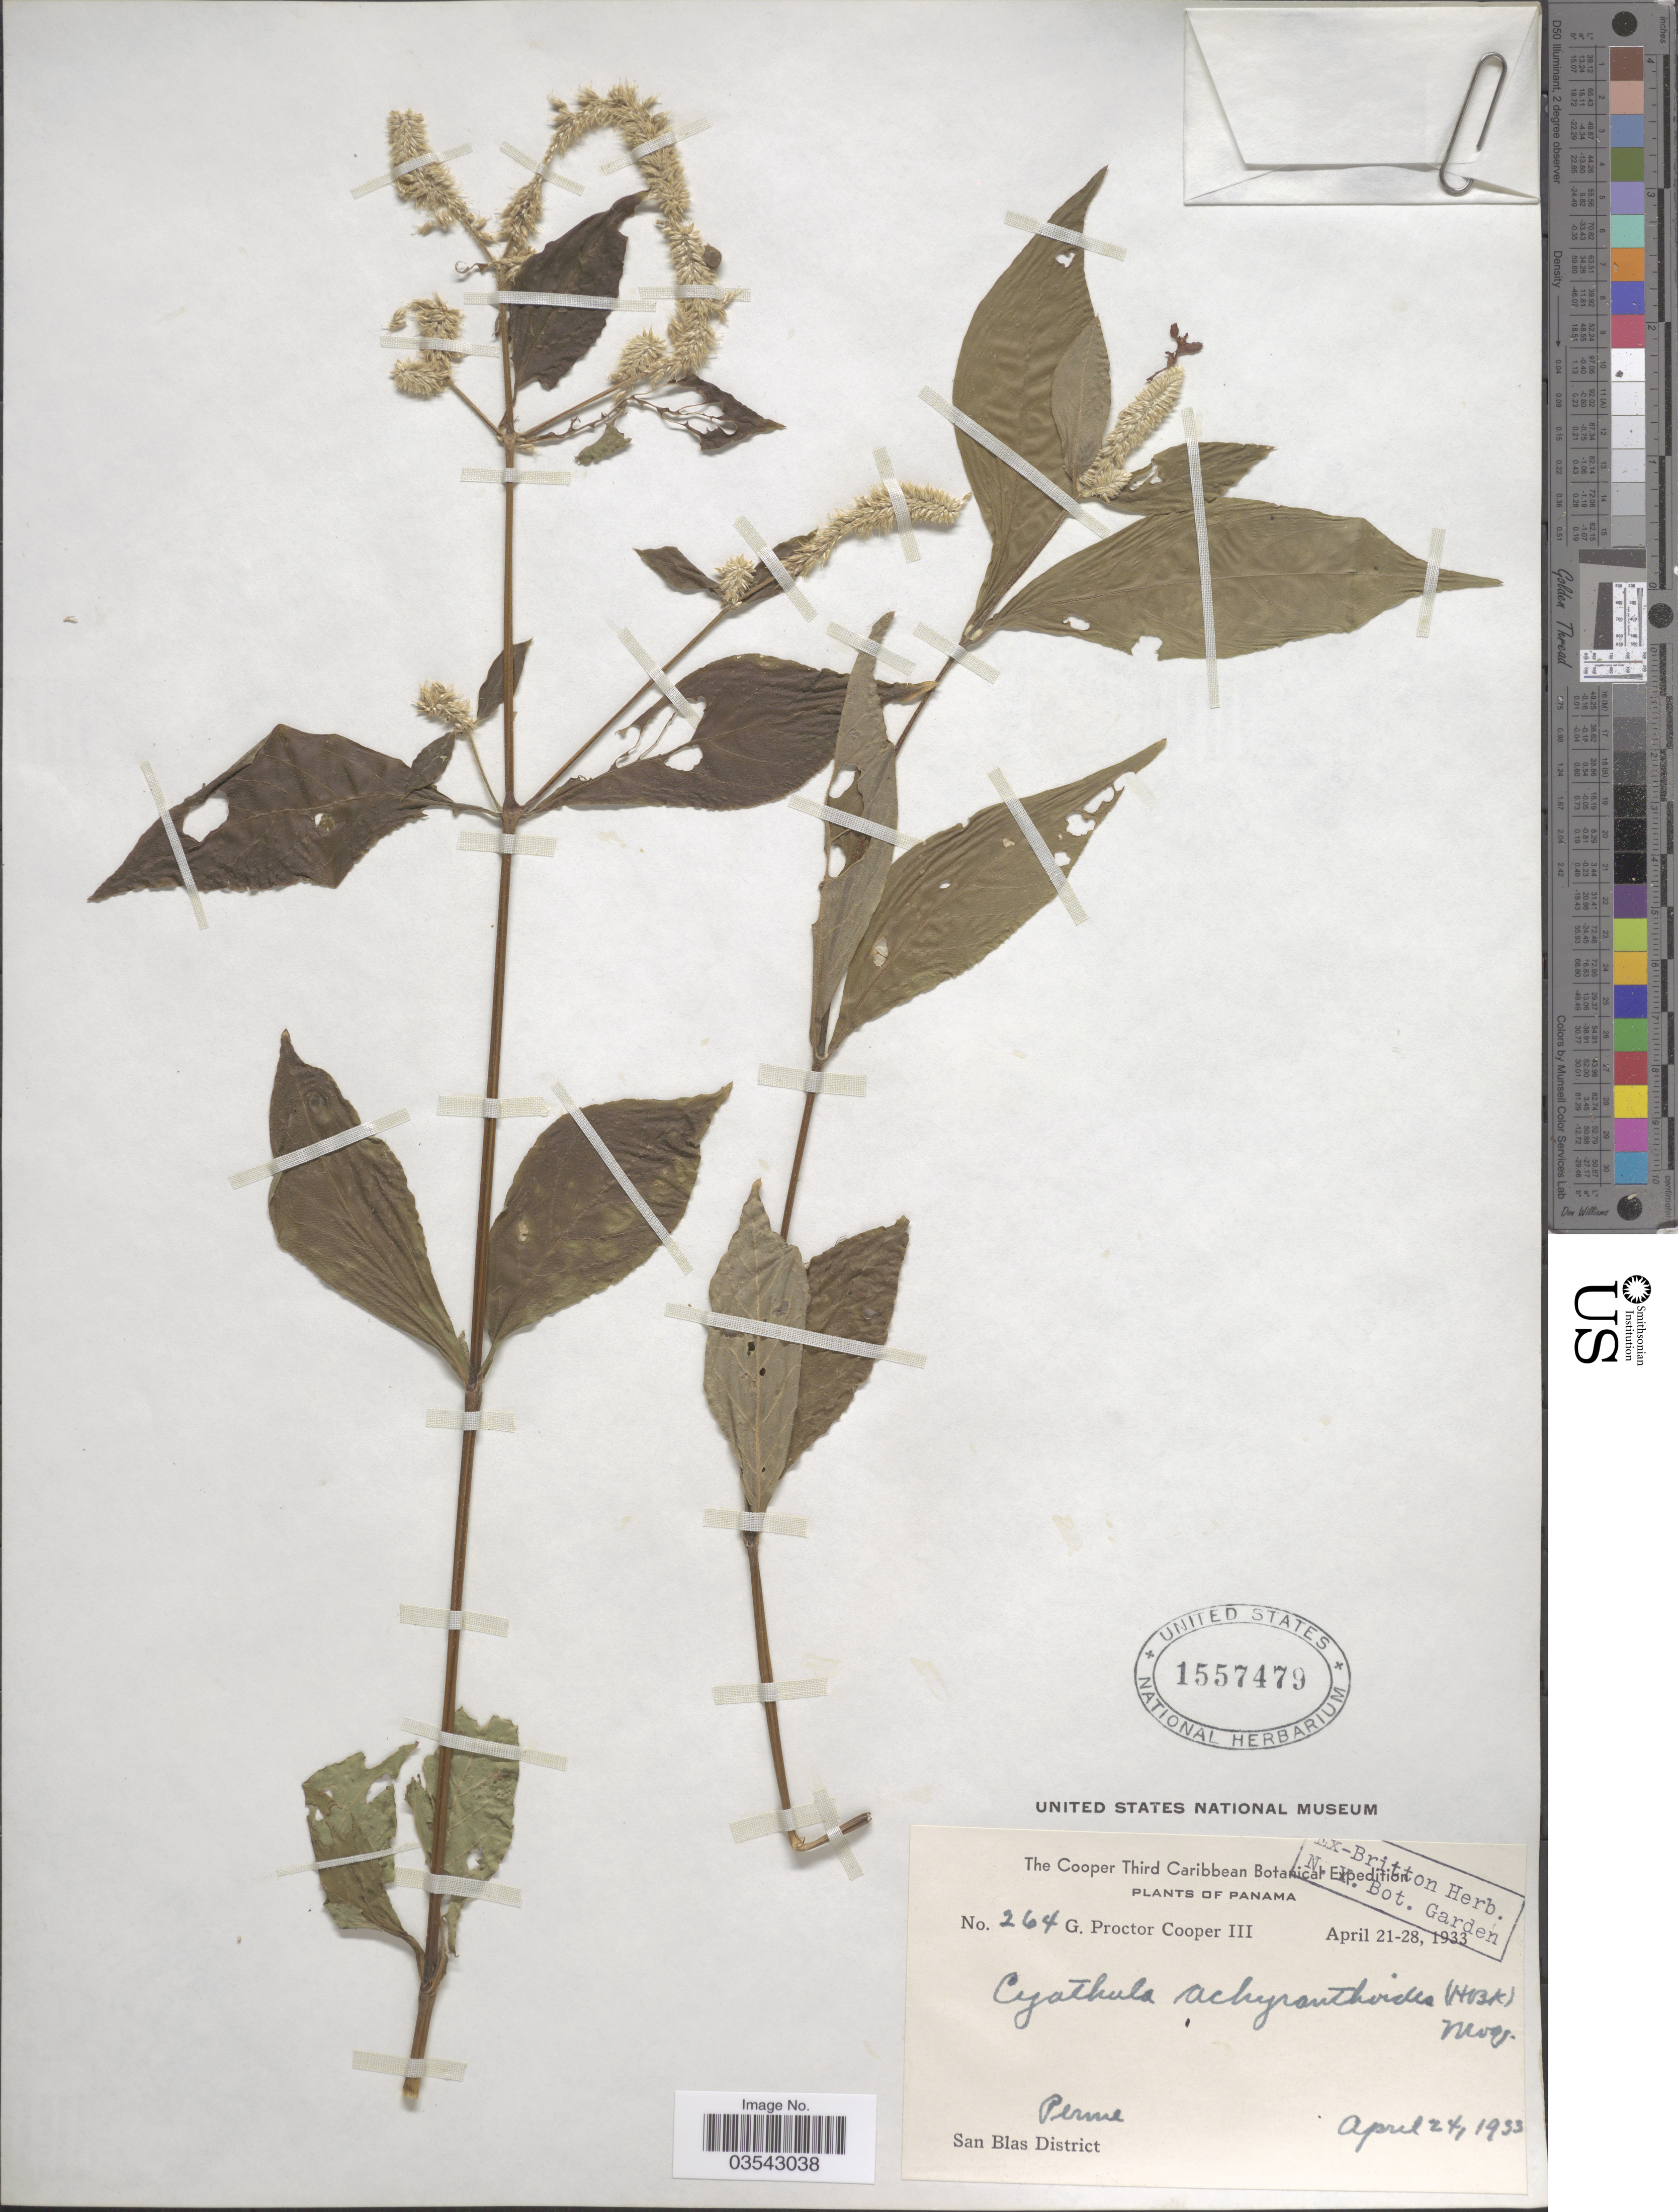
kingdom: Plantae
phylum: Tracheophyta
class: Magnoliopsida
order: Caryophyllales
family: Amaranthaceae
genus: Cyathula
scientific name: Cyathula achyranthoides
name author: (Kunth) Moq.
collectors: G. Cooper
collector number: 264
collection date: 1933-04-21/1933-04-28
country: Panama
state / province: Kuna Yala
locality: Perme. San Blas District.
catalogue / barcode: US 1557479